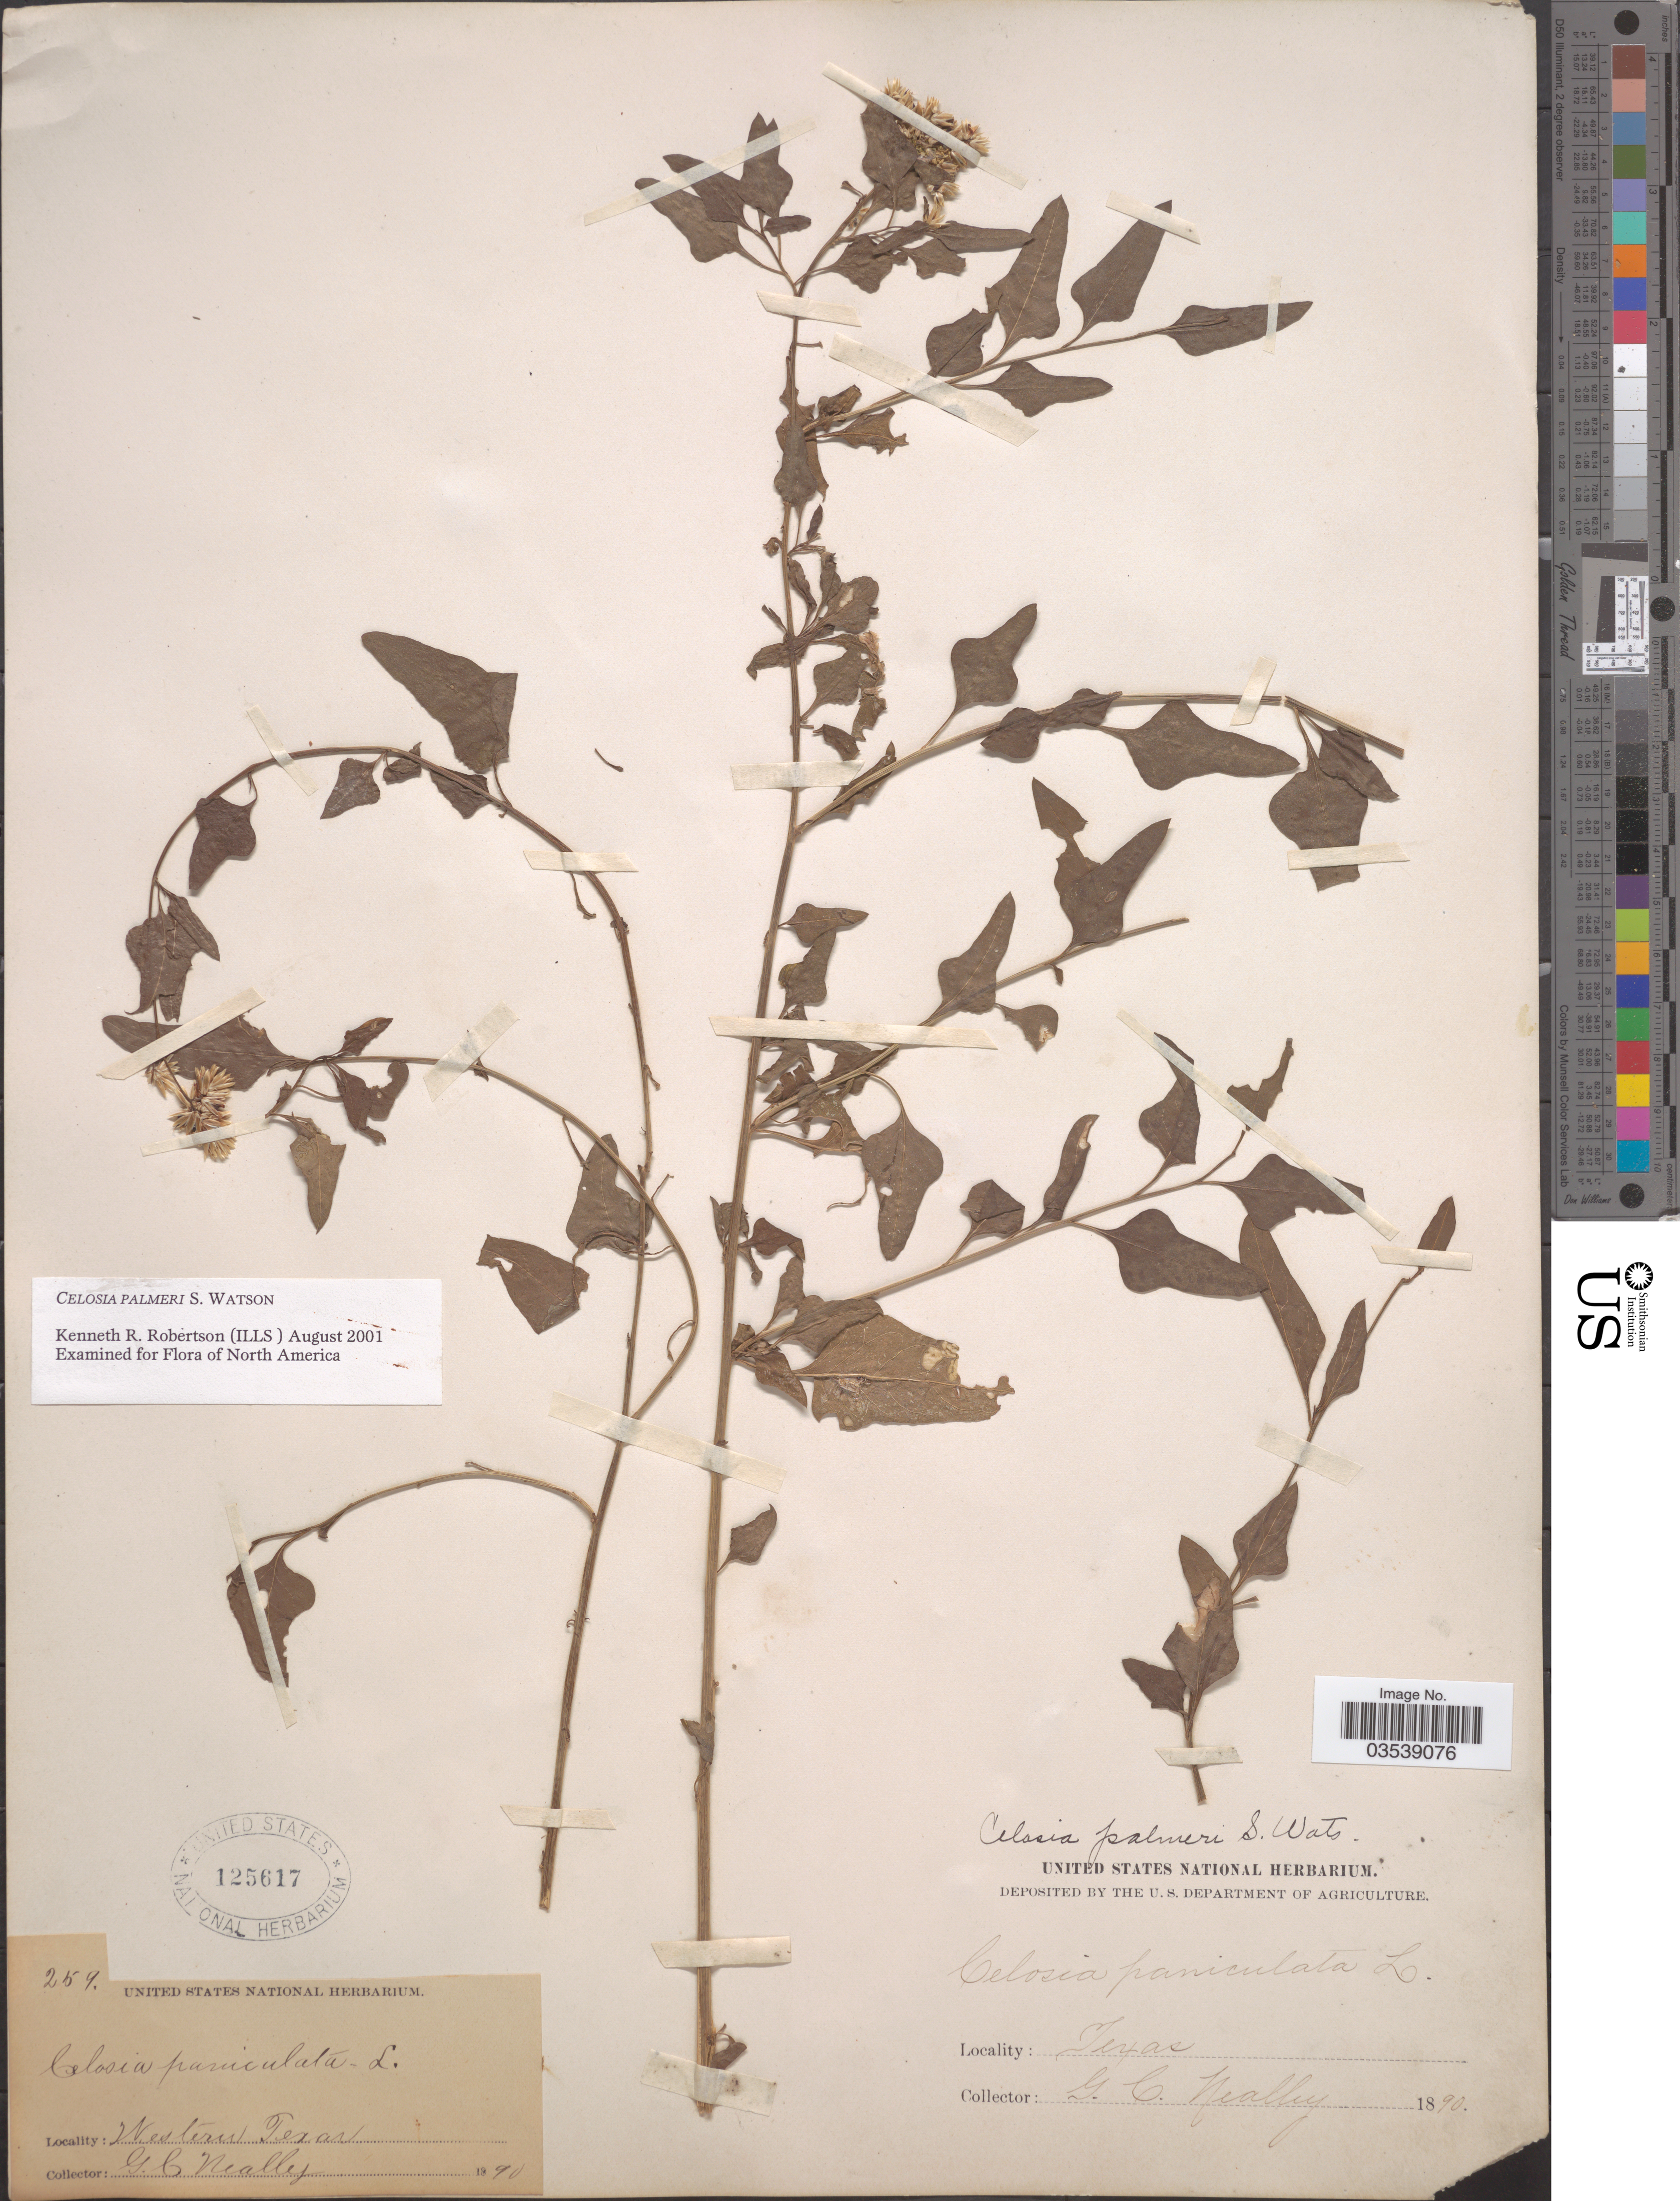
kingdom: Plantae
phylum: Tracheophyta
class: Magnoliopsida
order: Caryophyllales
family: Amaranthaceae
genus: Celosia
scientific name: Celosia palmeri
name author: S. Watson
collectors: G. Neally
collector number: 259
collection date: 1890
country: United States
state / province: Texas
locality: Western Texas.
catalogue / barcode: US 125617